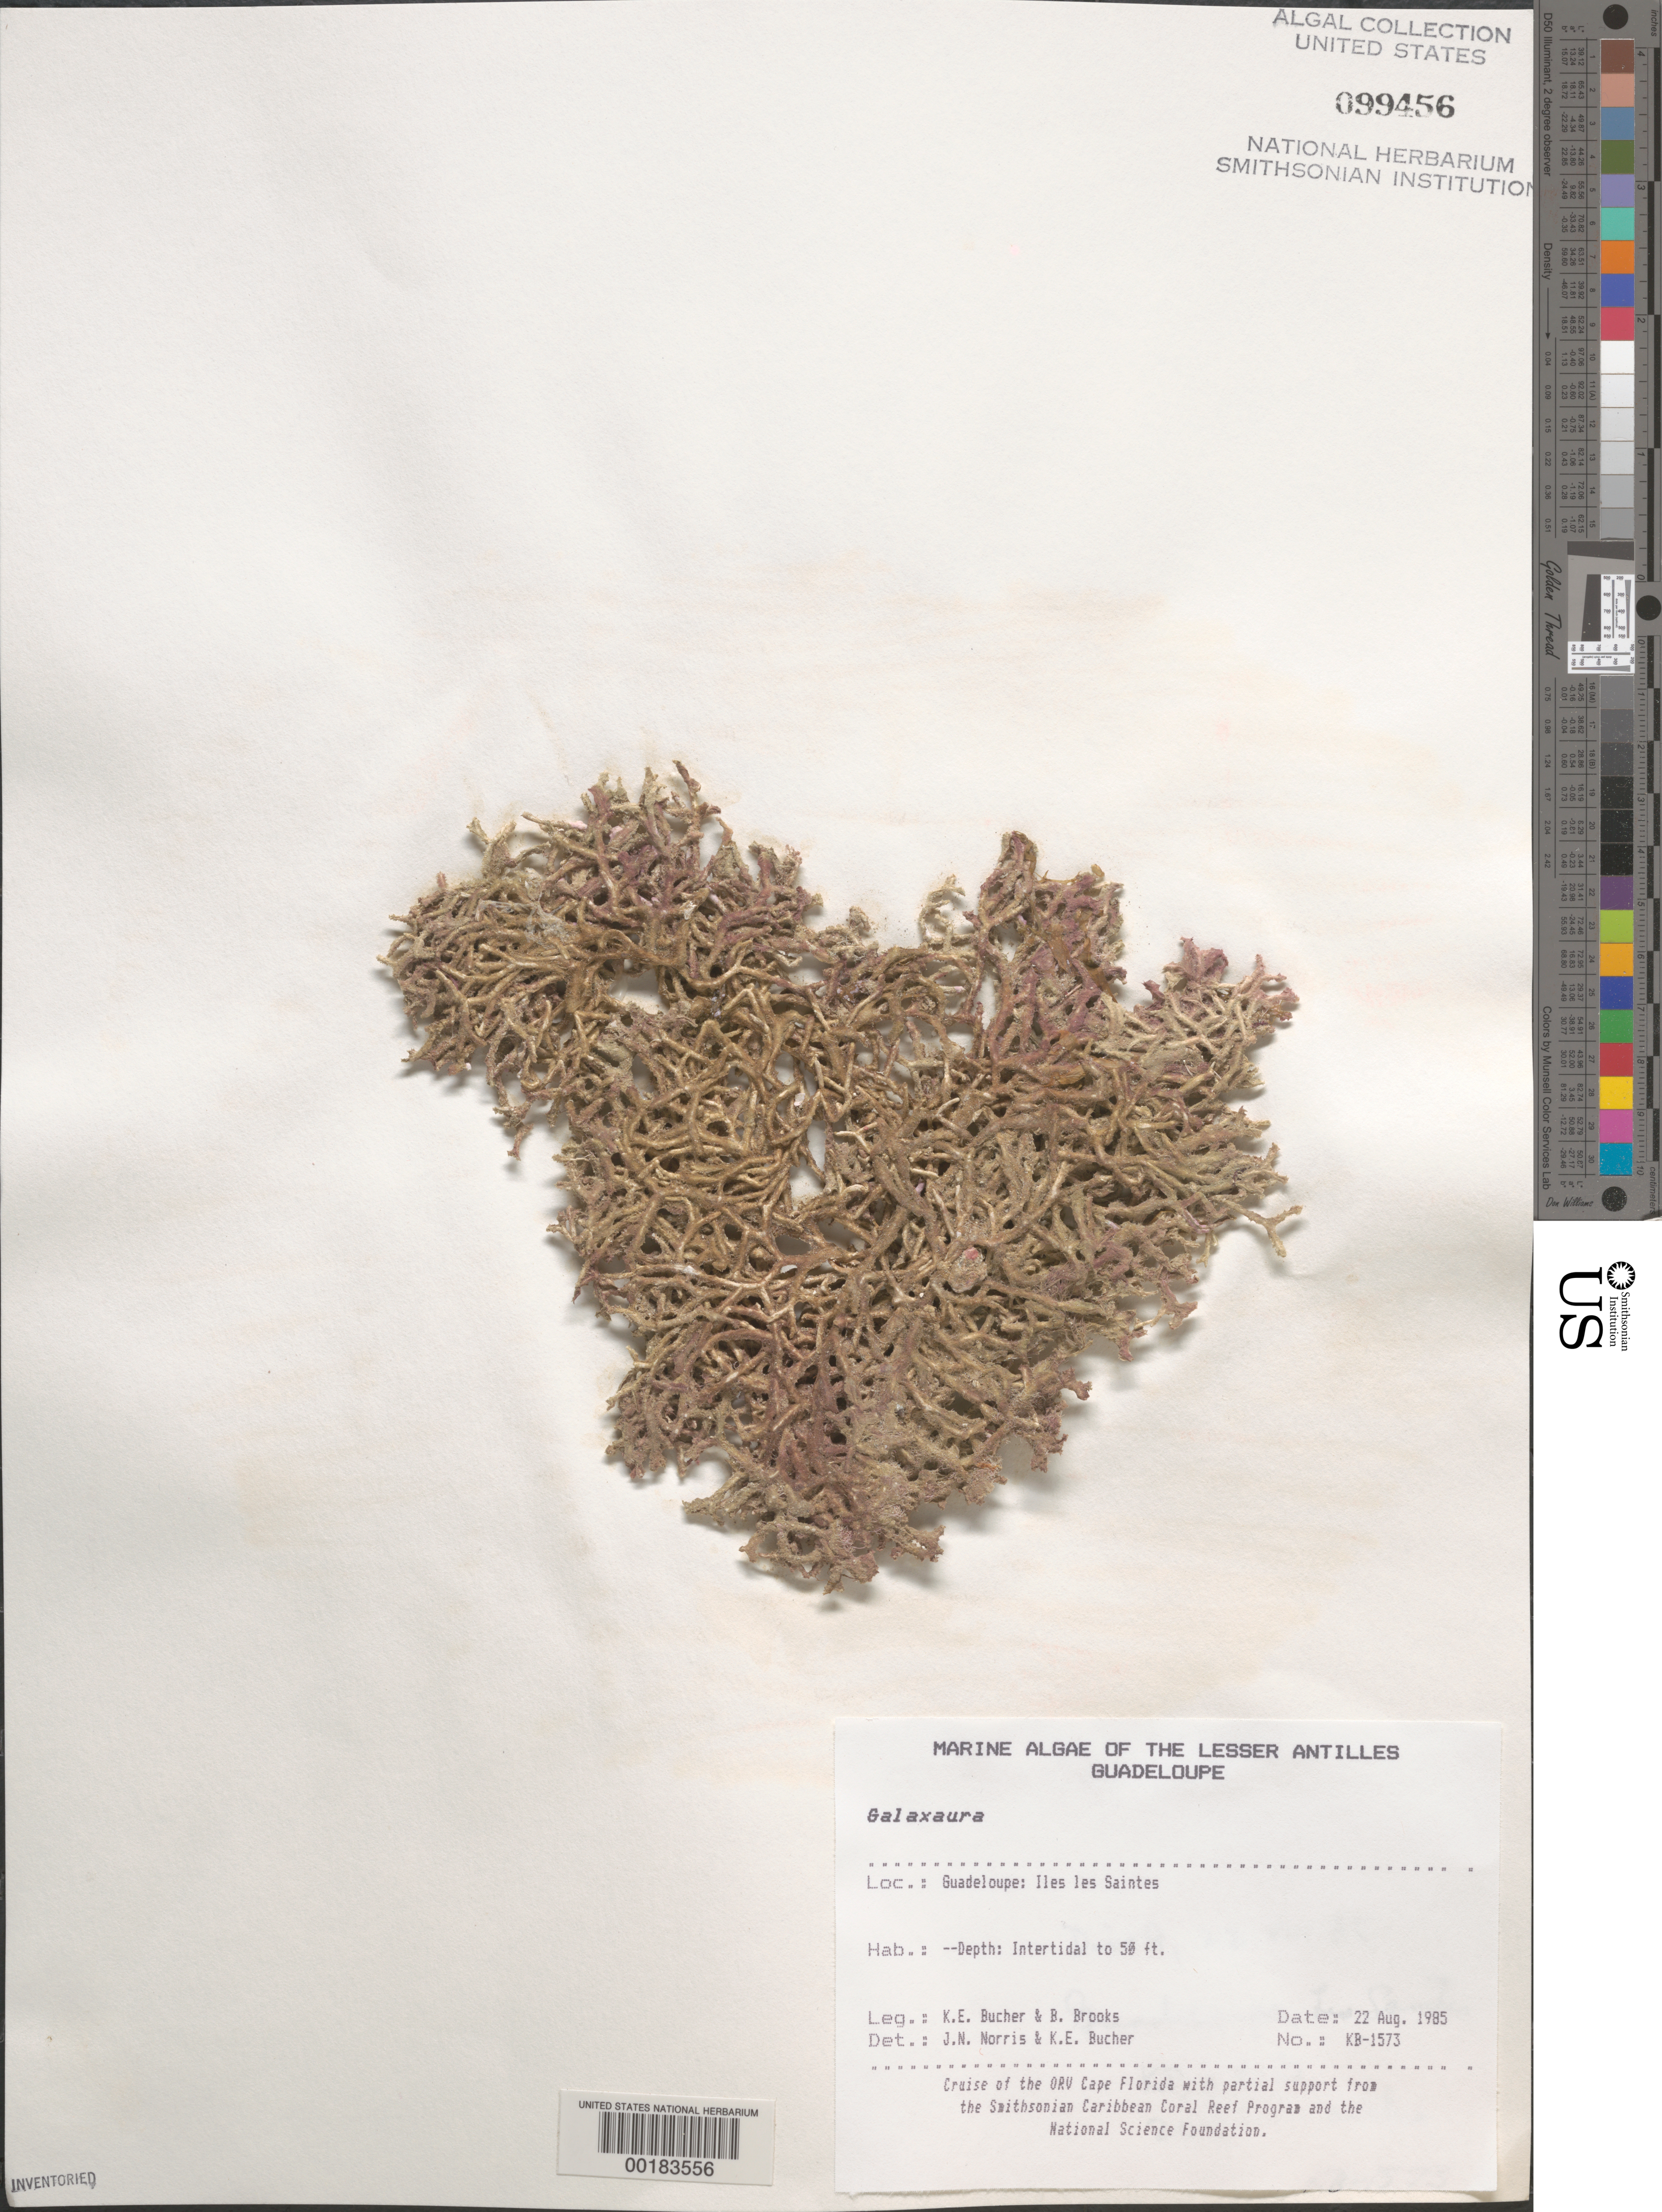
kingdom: Plantae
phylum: Rhodophyta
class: Florideophyceae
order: Nemaliales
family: Galaxauraceae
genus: Galaxaura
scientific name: Galaxaura sp.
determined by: Norris, J. N.; Bucher, K. E.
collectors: K. E. Bucher & B. Brooks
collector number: Kb-1573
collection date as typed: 22 Aug 1985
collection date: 1985-08-22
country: Guadeloupe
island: Iles des Saintes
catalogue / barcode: US 99456